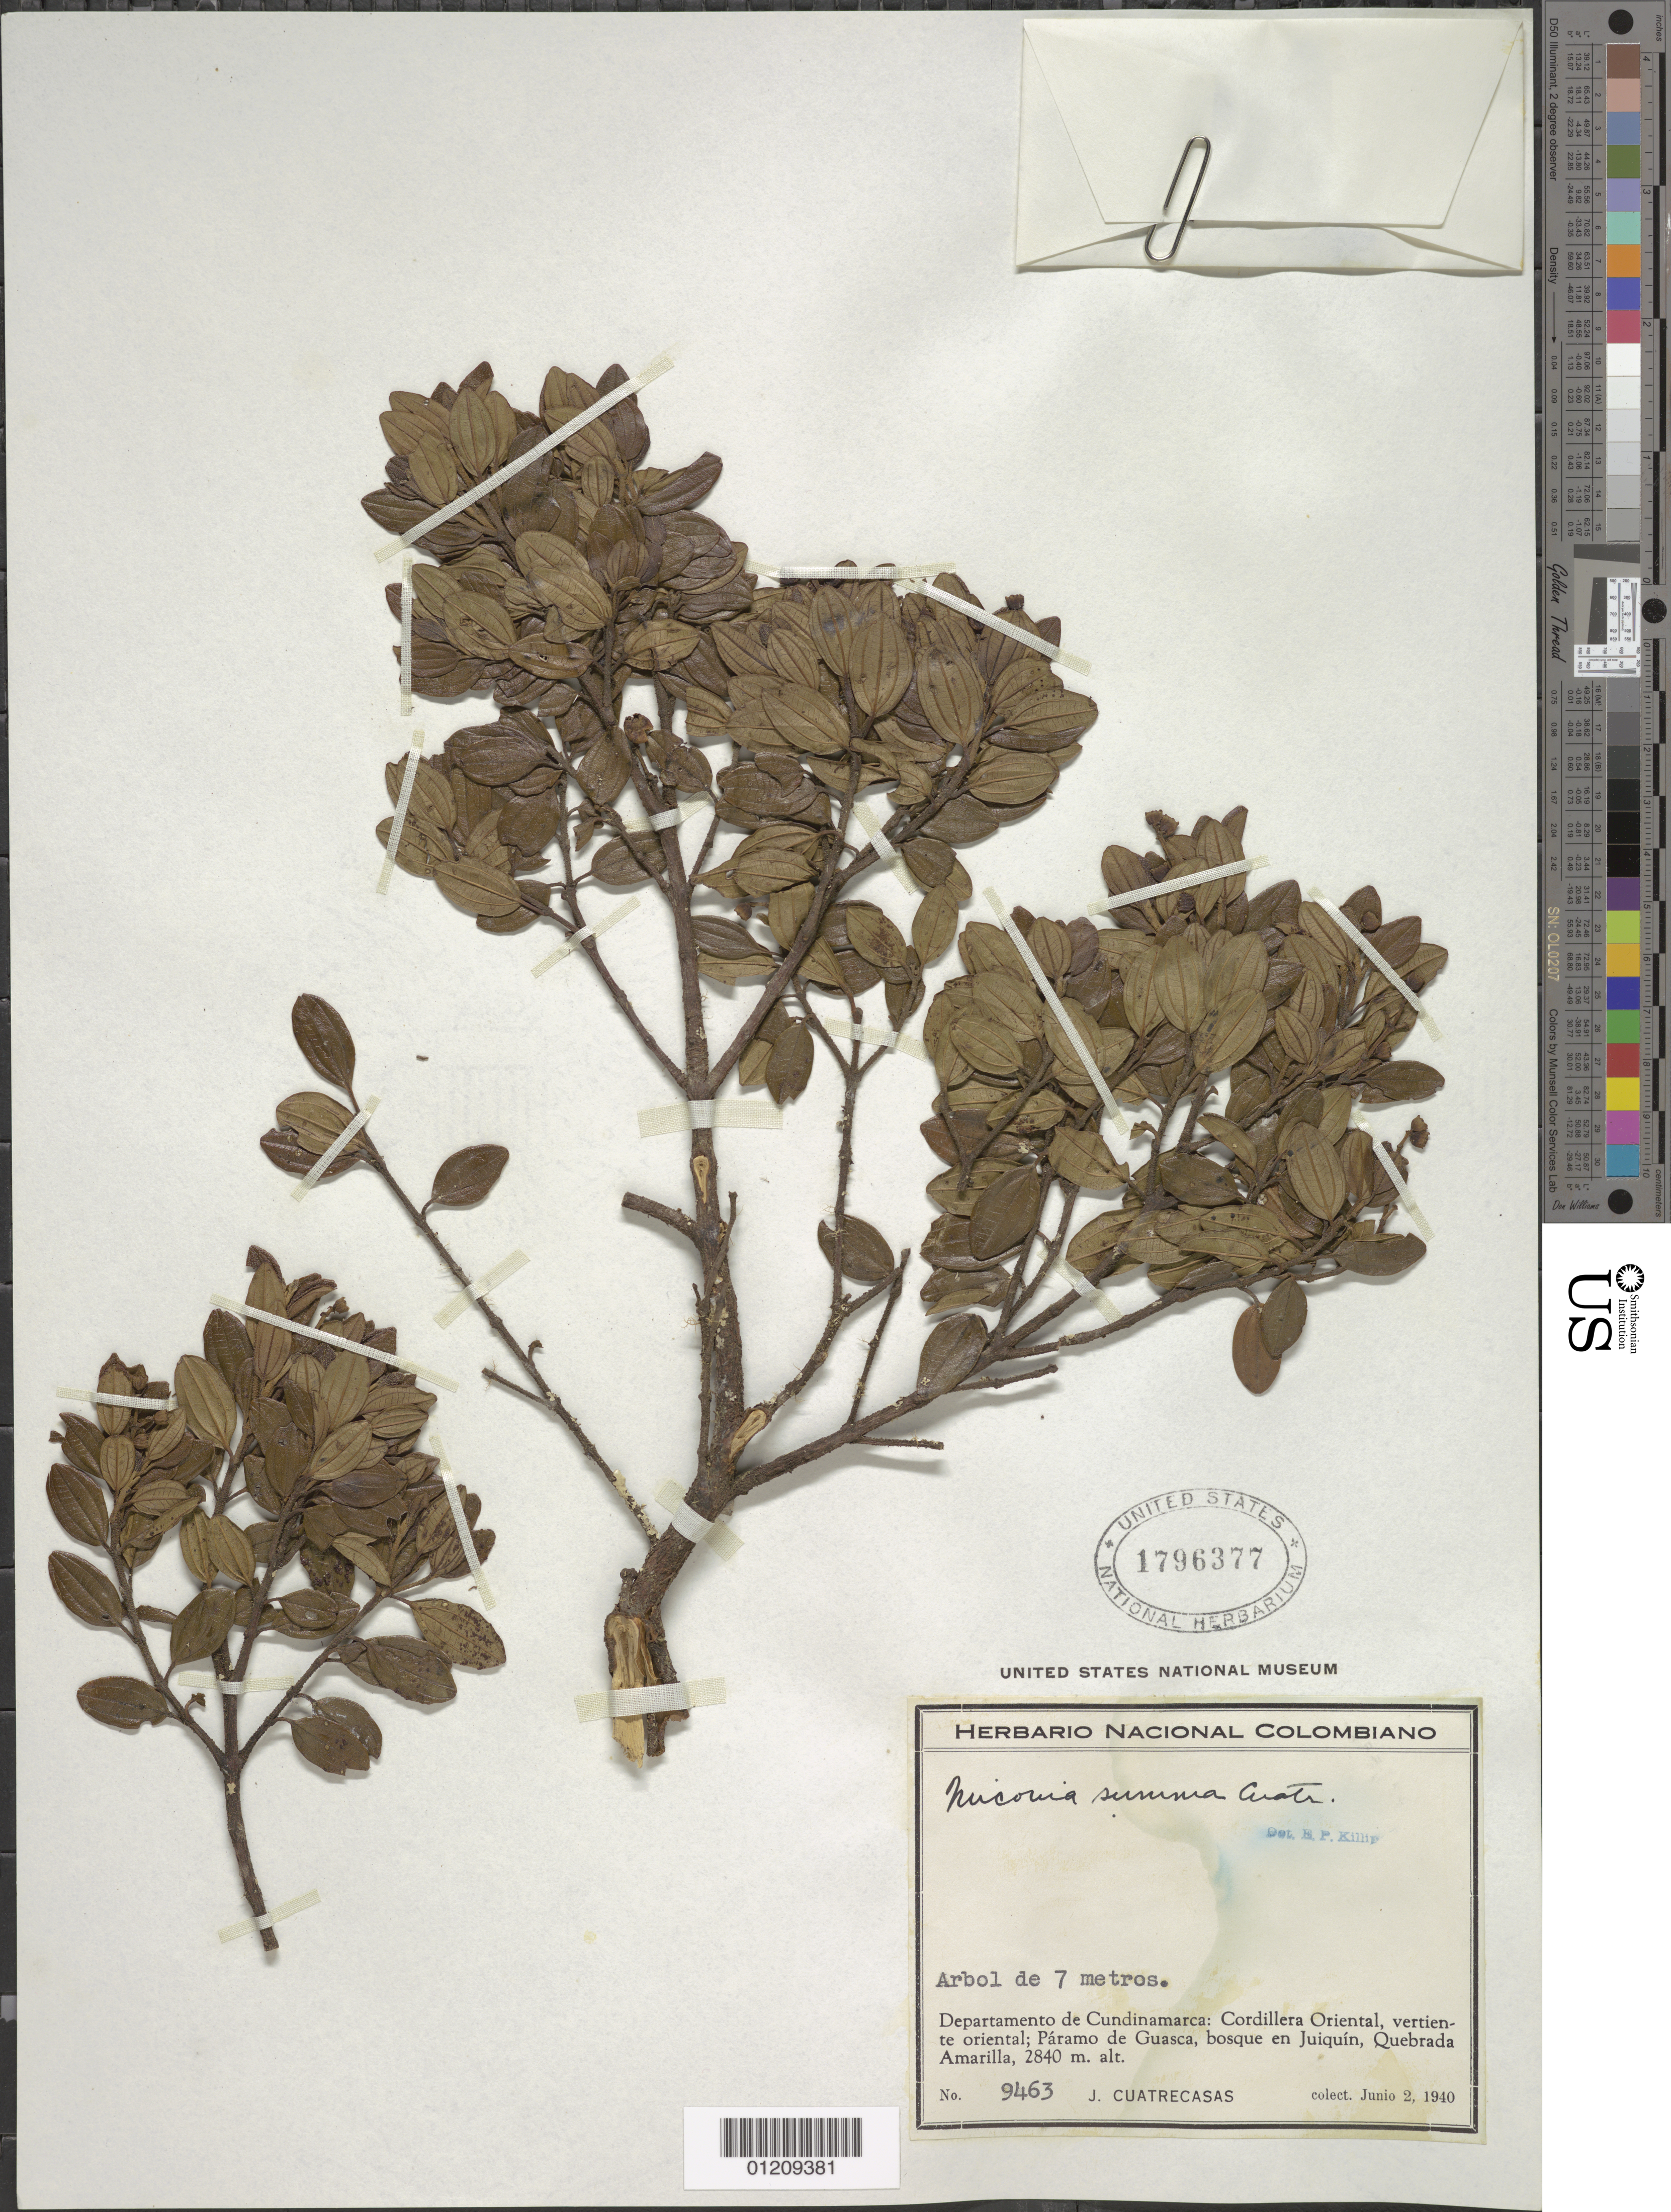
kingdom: Plantae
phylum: Tracheophyta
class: Magnoliopsida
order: Myrtales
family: Melastomataceae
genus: Miconia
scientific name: Miconia summa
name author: Cuatrec.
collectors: J. Cuatrecasas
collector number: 9463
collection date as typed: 02 Jun 1940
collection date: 1940-06-02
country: Colombia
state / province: Cundinamarca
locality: Cordillera Oriental, Vertiente Oriental, Paramo de Guasca, bosque en Juiquin, Quebrada Amarilla.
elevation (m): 2840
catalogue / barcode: US 1796377